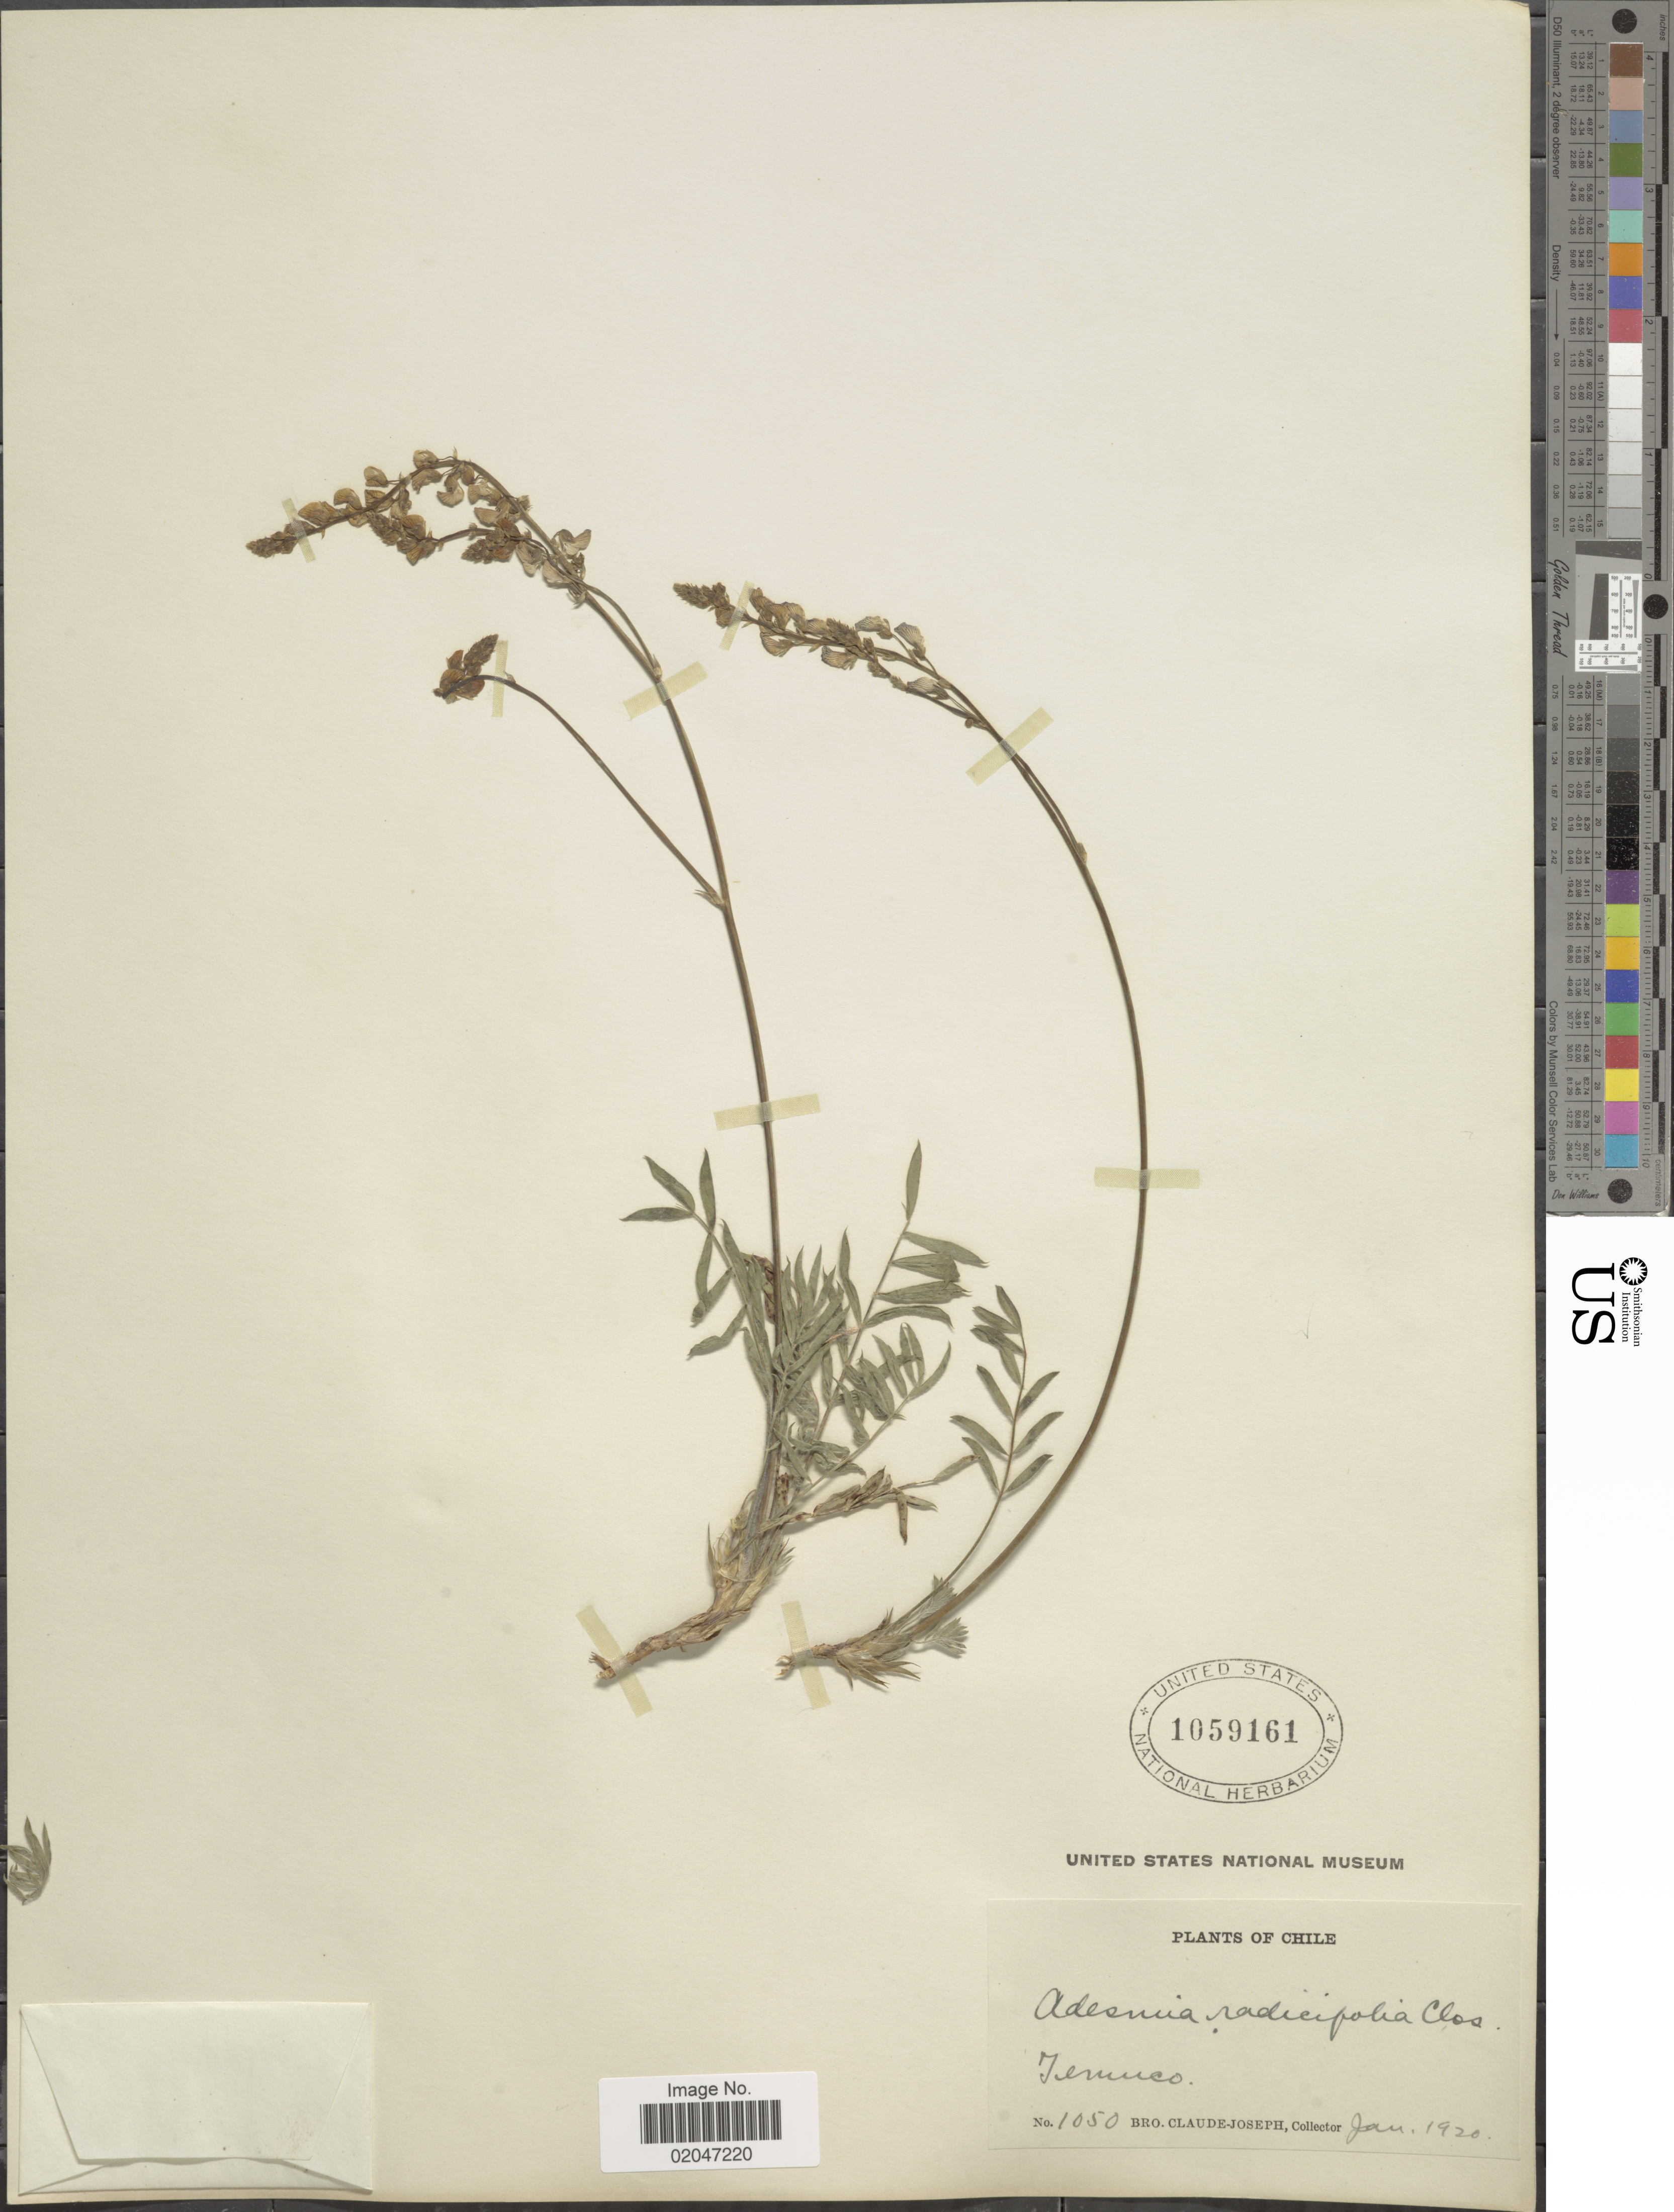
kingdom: Plantae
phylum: Tracheophyta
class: Magnoliopsida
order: Fabales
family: Fabaceae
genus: Adesmia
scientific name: Adesmia radicifolia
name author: Clos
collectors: Bro. Claude-Joseph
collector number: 100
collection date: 1920-01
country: Chile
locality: Jemuco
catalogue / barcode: US 1059161